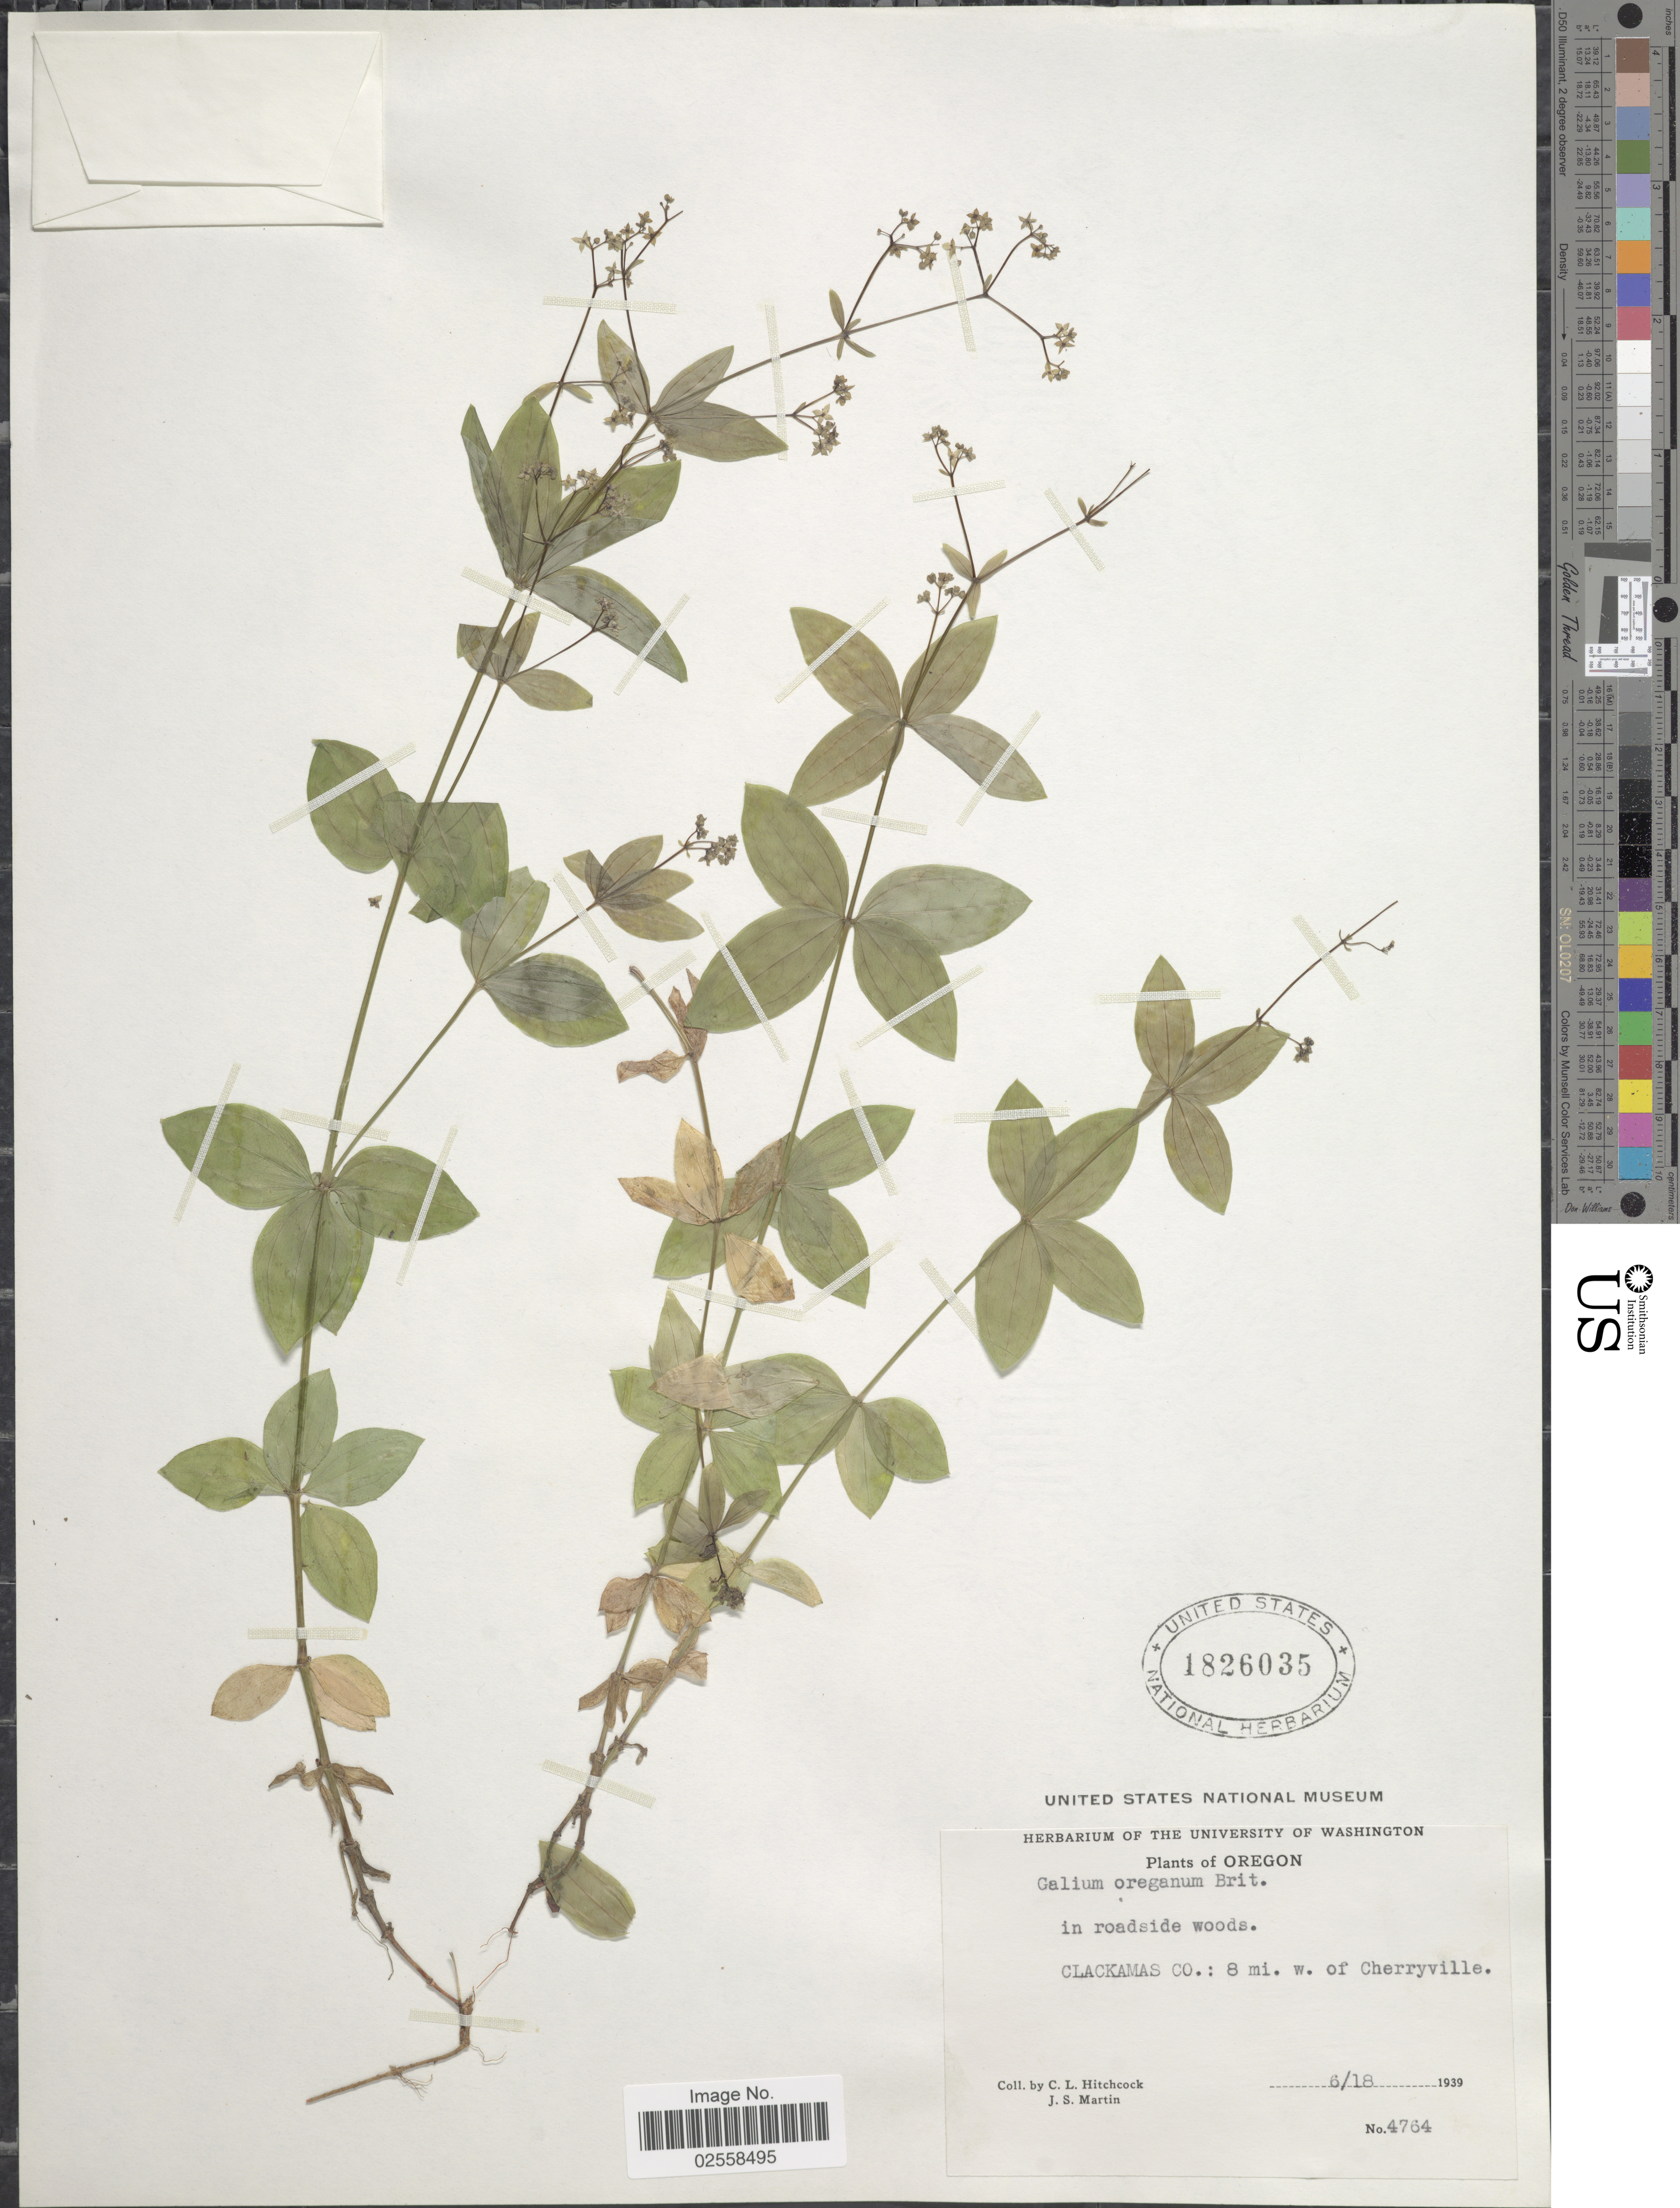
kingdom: Plantae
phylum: Tracheophyta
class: Magnoliopsida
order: Gentianales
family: Rubiaceae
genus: Galium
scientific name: Galium oreganum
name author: Britton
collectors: C. L. Hitchcock & J. S. Martin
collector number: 4764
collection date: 1939-06-18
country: United States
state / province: Oregon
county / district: Clackamas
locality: Clackamas Co.: 8 mi. w. of Cherryville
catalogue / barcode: US 1826035